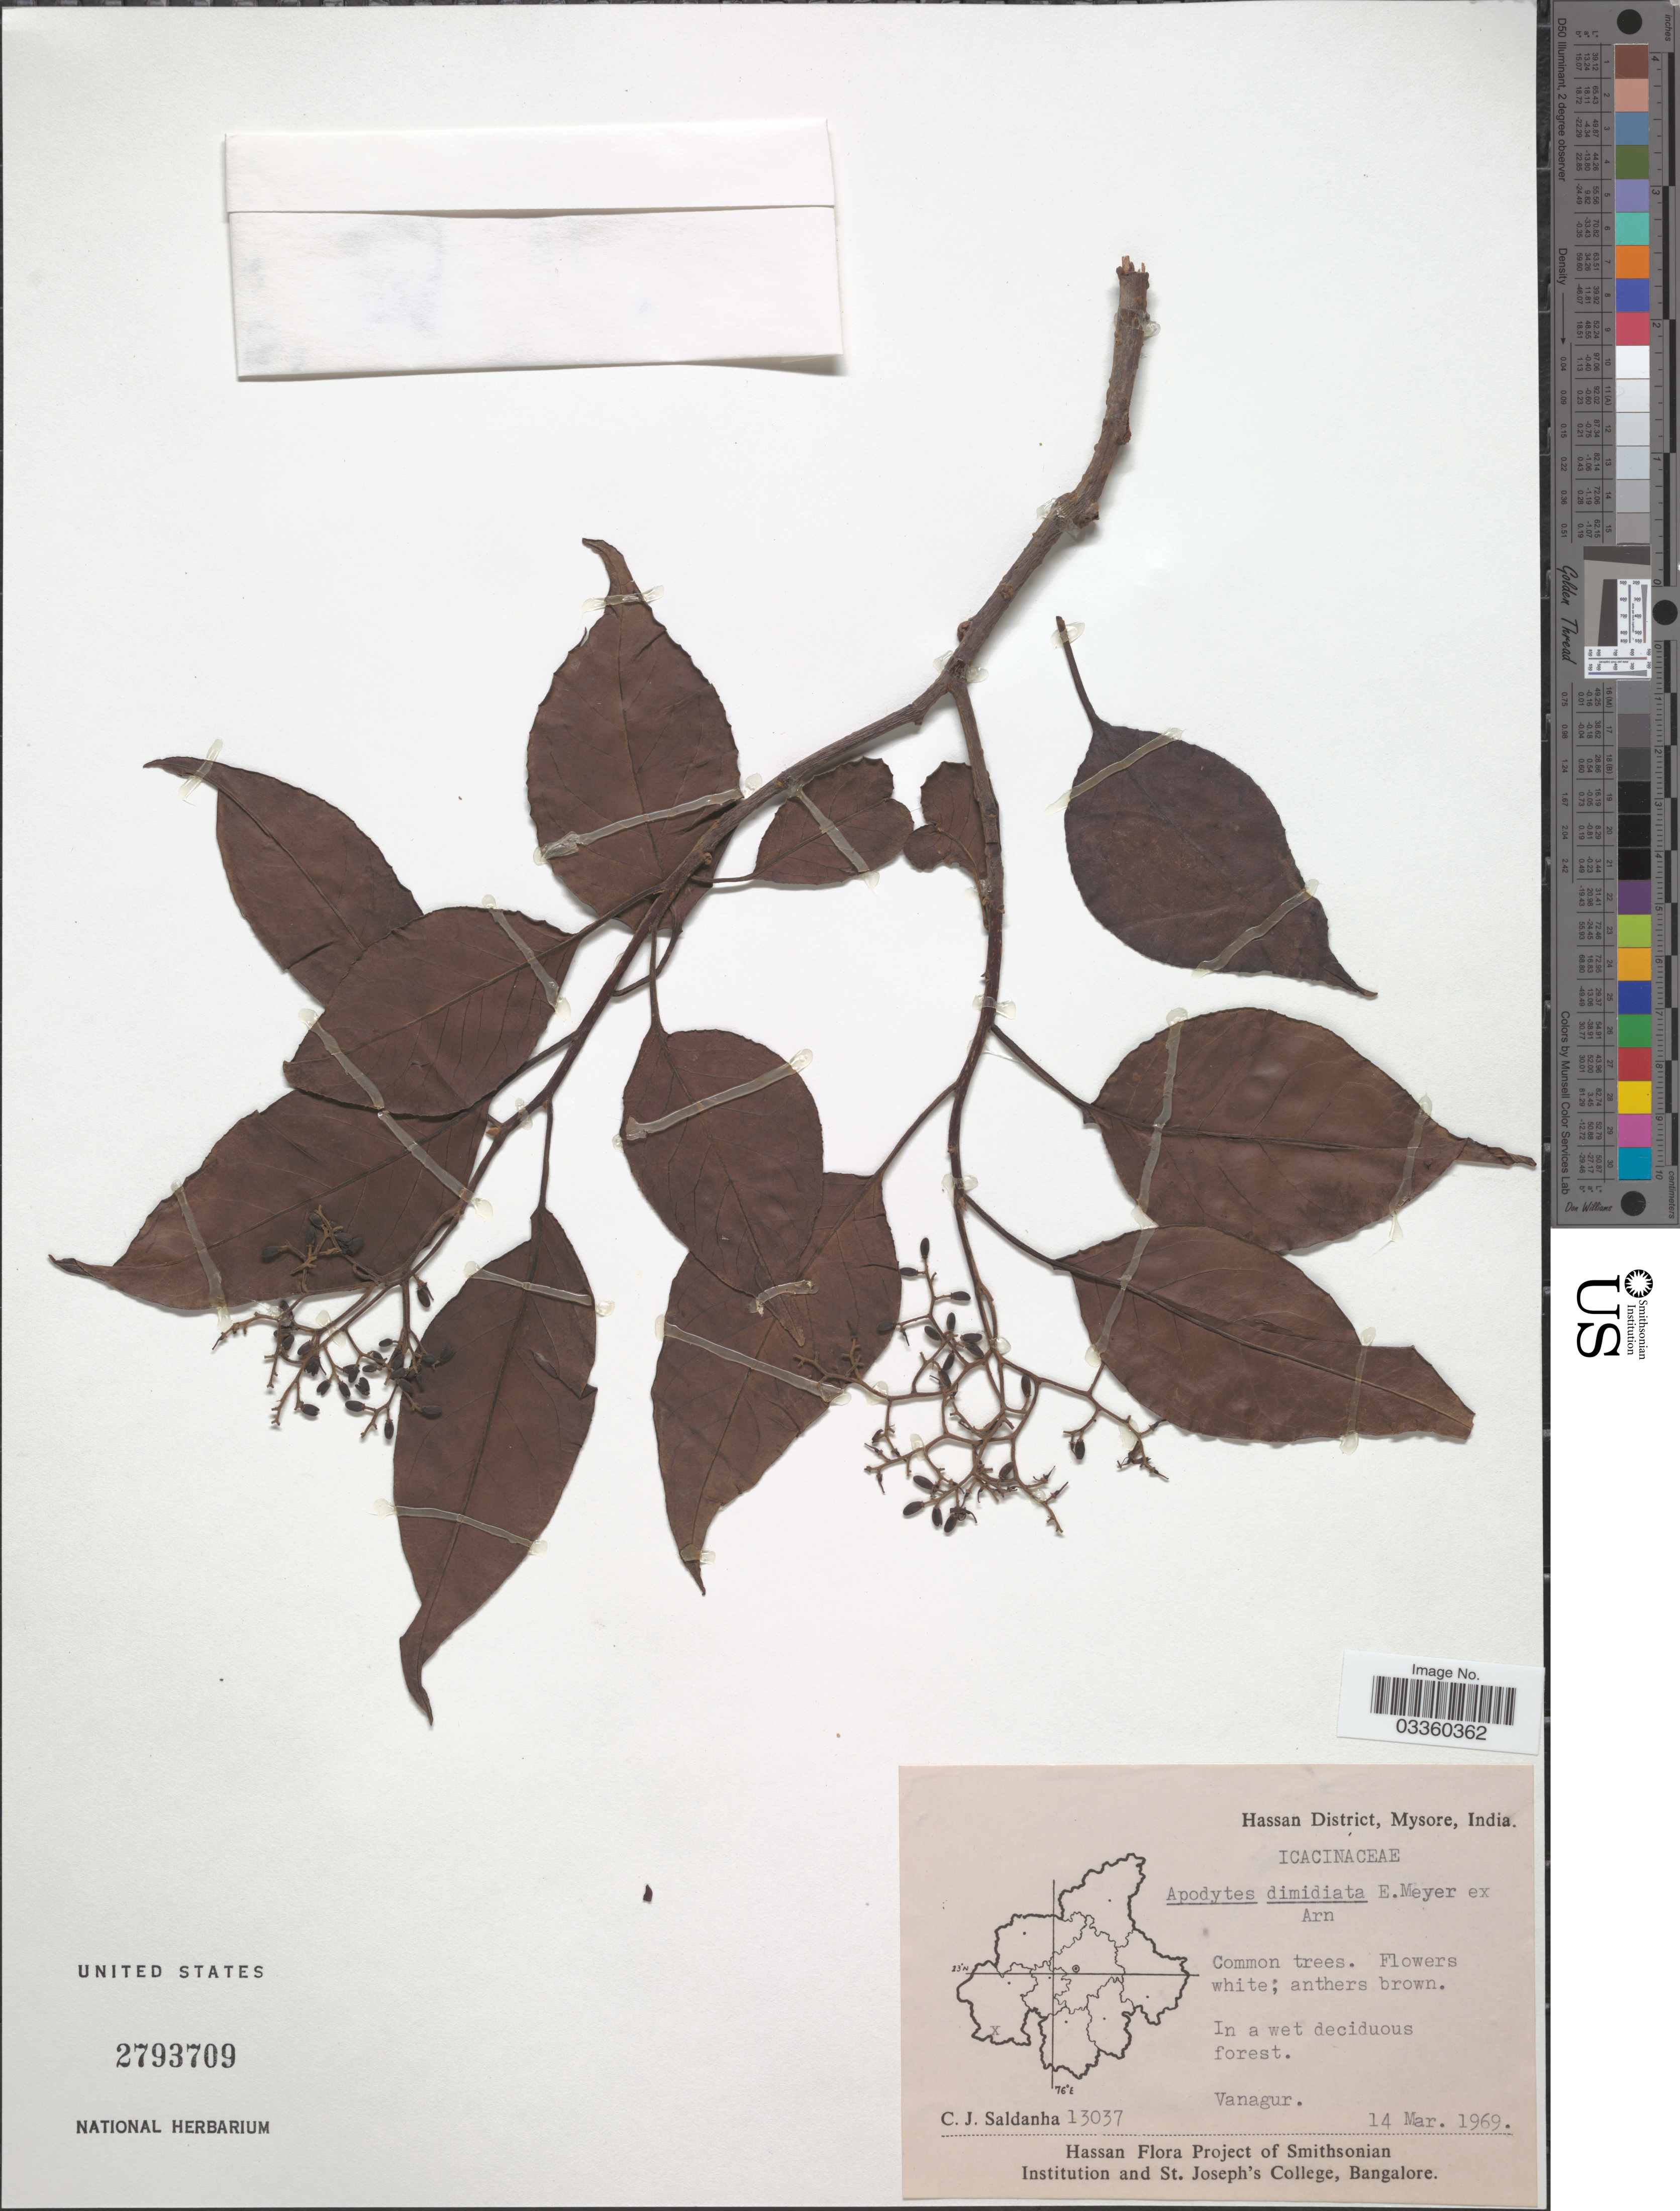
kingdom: Plantae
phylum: Tracheophyta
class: Magnoliopsida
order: Metteniusales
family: Metteniusaceae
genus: Apodytes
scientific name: Apodytes dimidiata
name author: E. Mey. ex Arn.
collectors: C. J. Saldanha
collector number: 13037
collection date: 1969-03-14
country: India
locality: Hassan District. Mysore. Vanagur.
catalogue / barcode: US 2793709